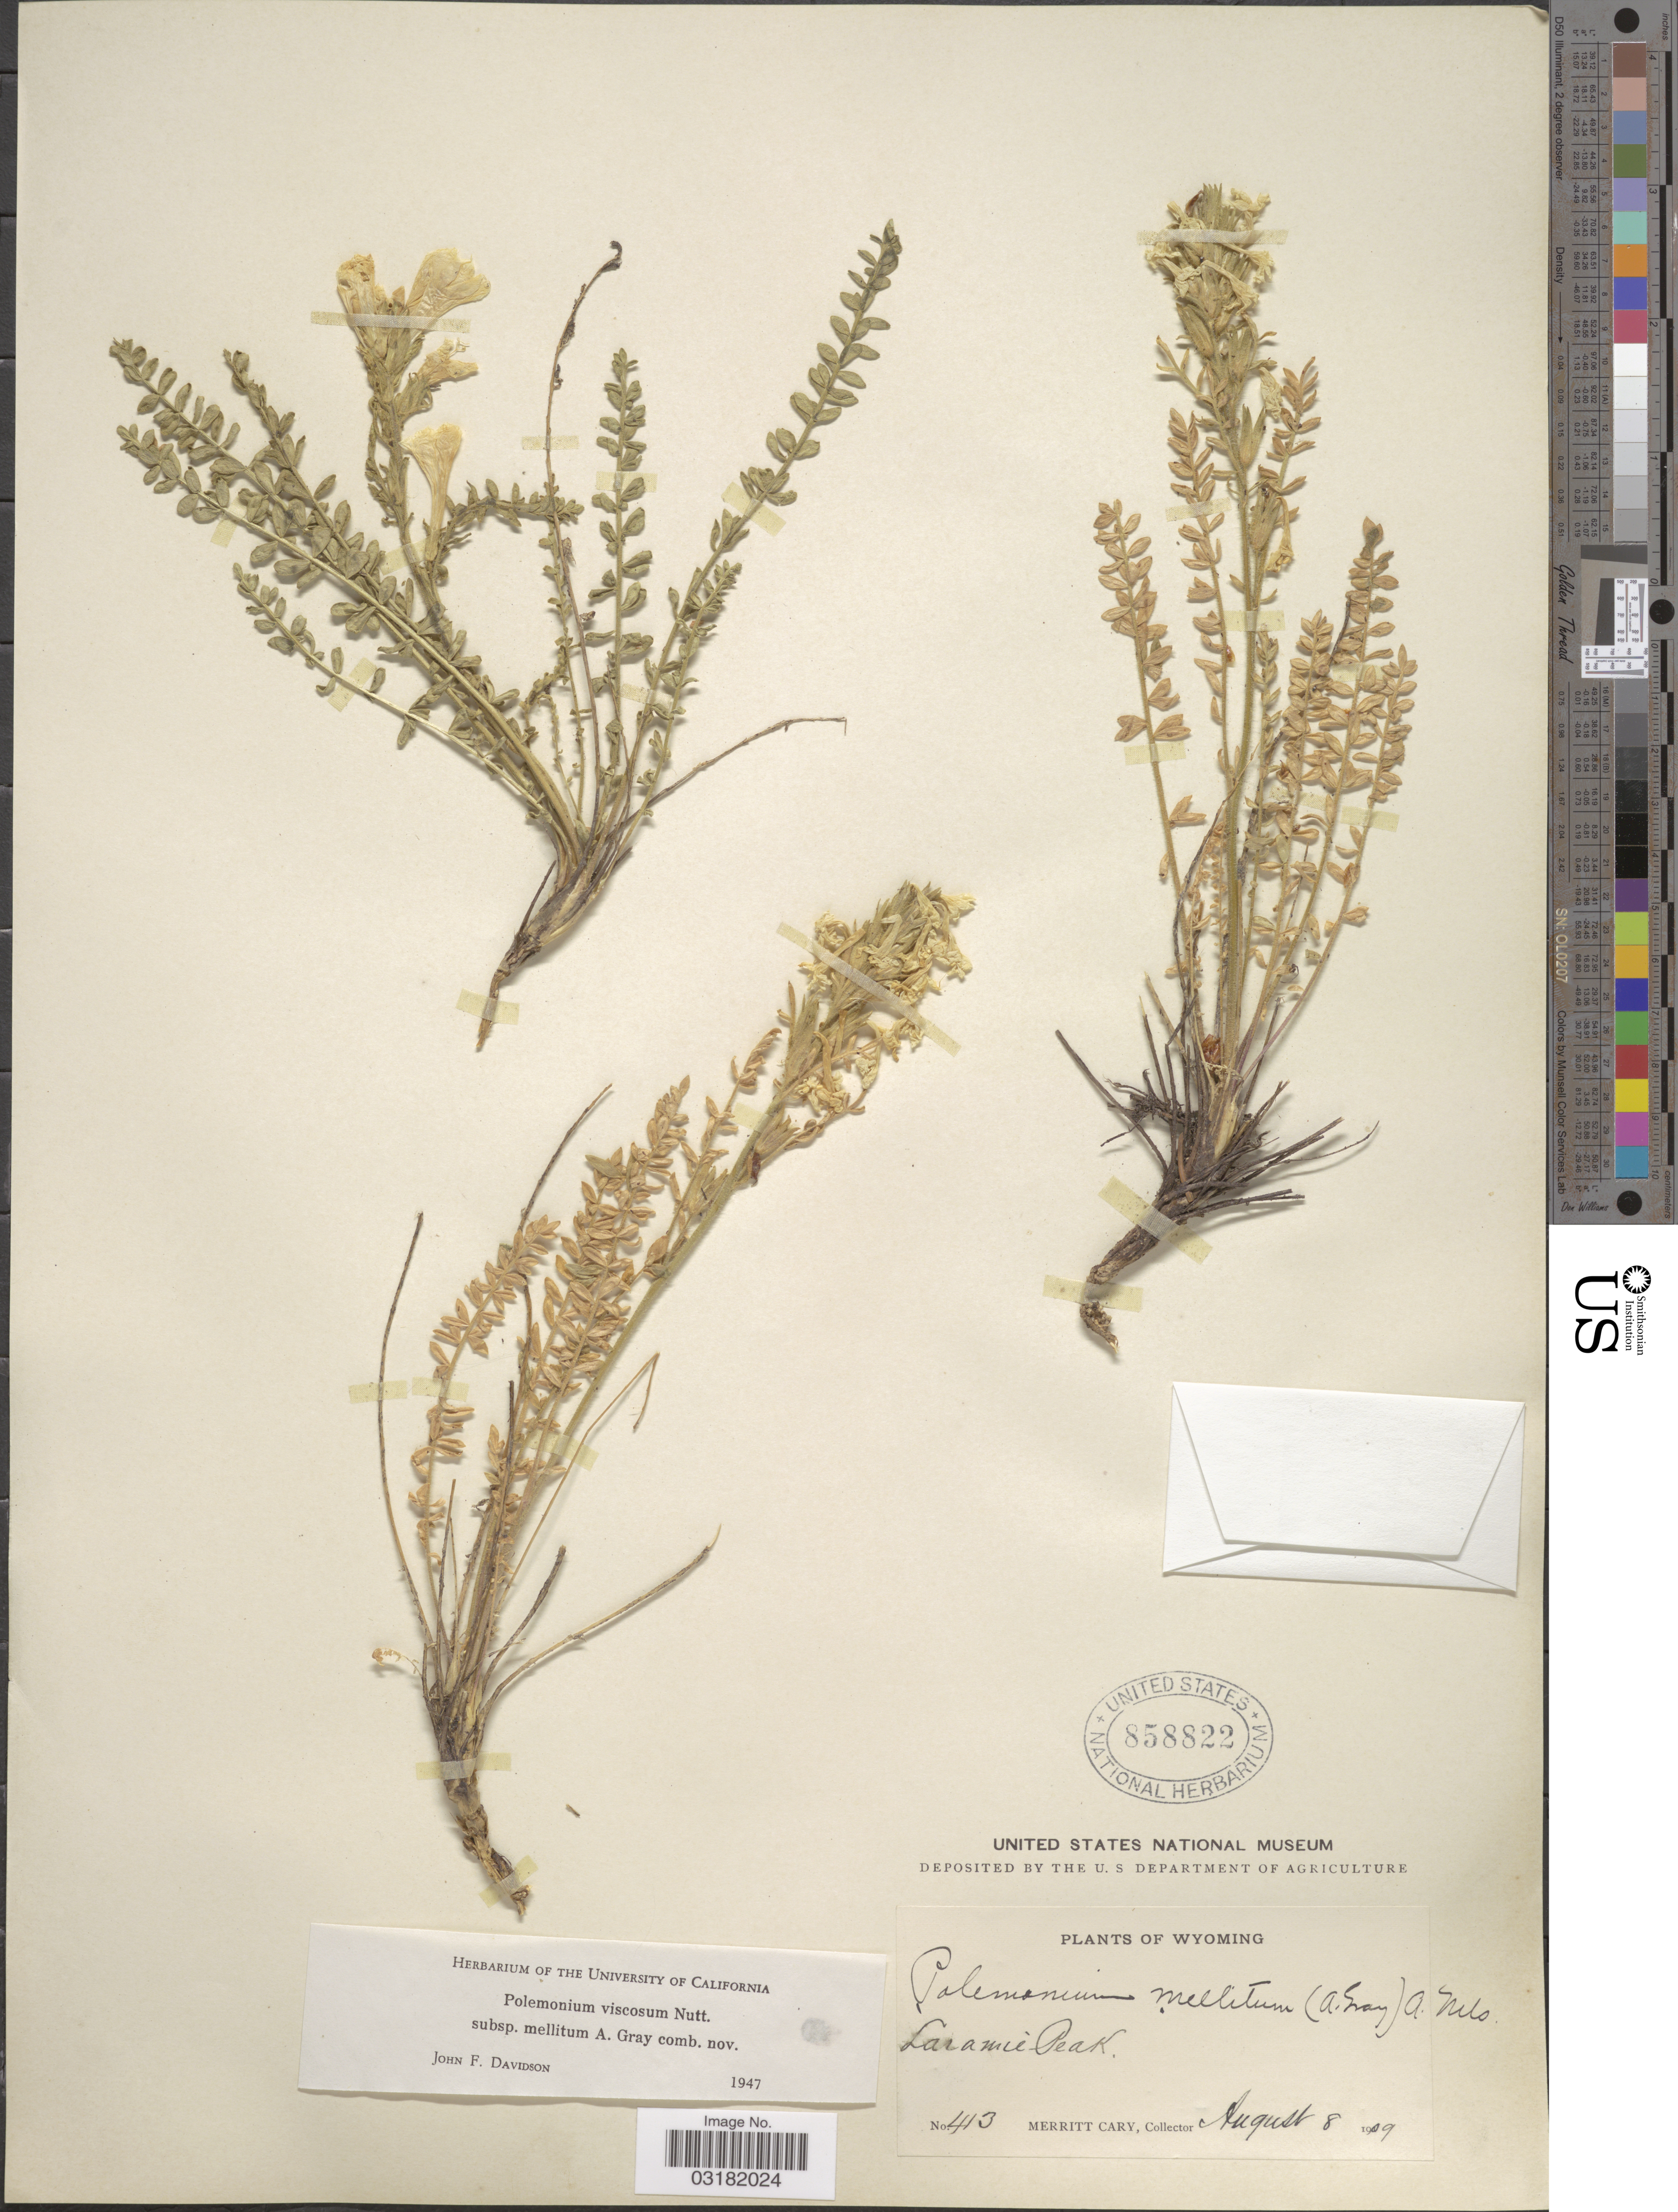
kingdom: Plantae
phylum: Tracheophyta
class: Magnoliopsida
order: Ericales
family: Polemoniaceae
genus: Polemonium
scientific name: Polemonium viscosum subsp. mellitum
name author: (A. Gray) J.F. Davidson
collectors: C. Merritt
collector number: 413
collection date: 1909-08-08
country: United States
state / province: Wyoming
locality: Laramie Peak.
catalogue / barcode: US 858822